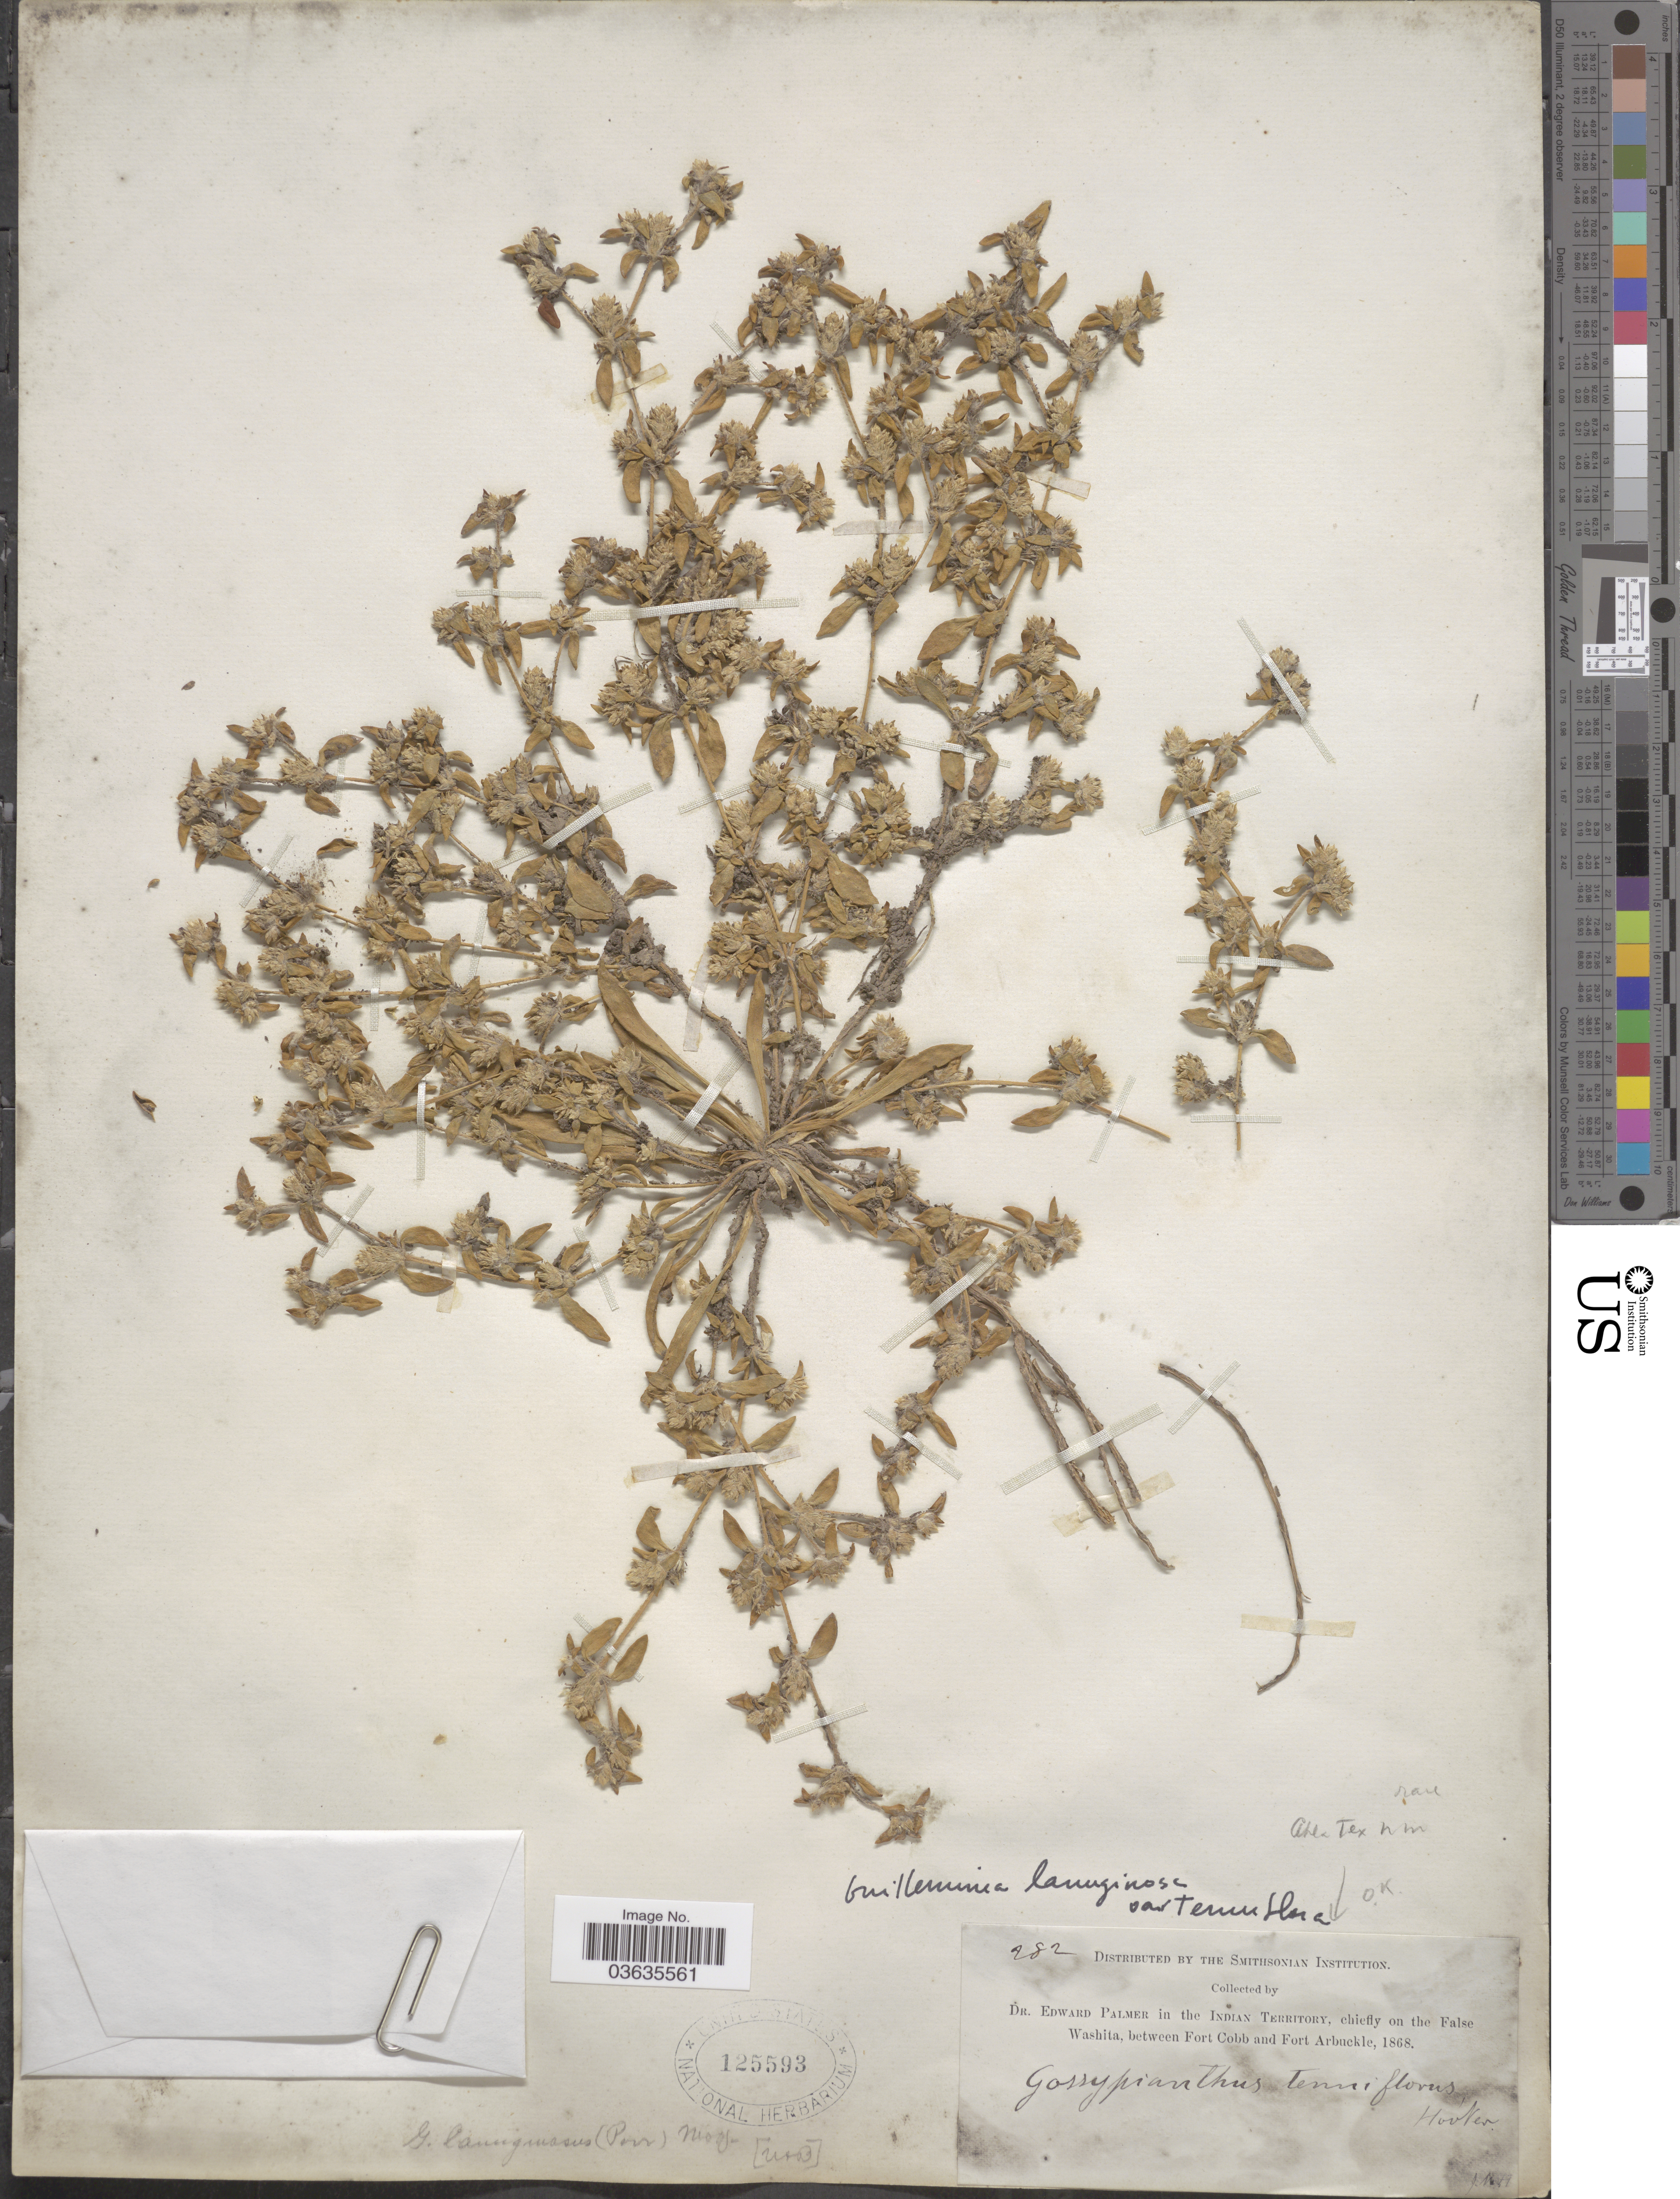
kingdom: Plantae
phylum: Tracheophyta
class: Magnoliopsida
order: Caryophyllales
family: Amaranthaceae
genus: Alternanthera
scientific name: Alternanthera lanuginosa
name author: (Nutt.) Moq.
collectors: E. Palmer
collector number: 282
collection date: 1868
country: United States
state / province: Oklahoma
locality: Indian Territory, chiefly on the False Washita, between Fort Cobb and Fort Arbuckle.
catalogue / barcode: US 125593